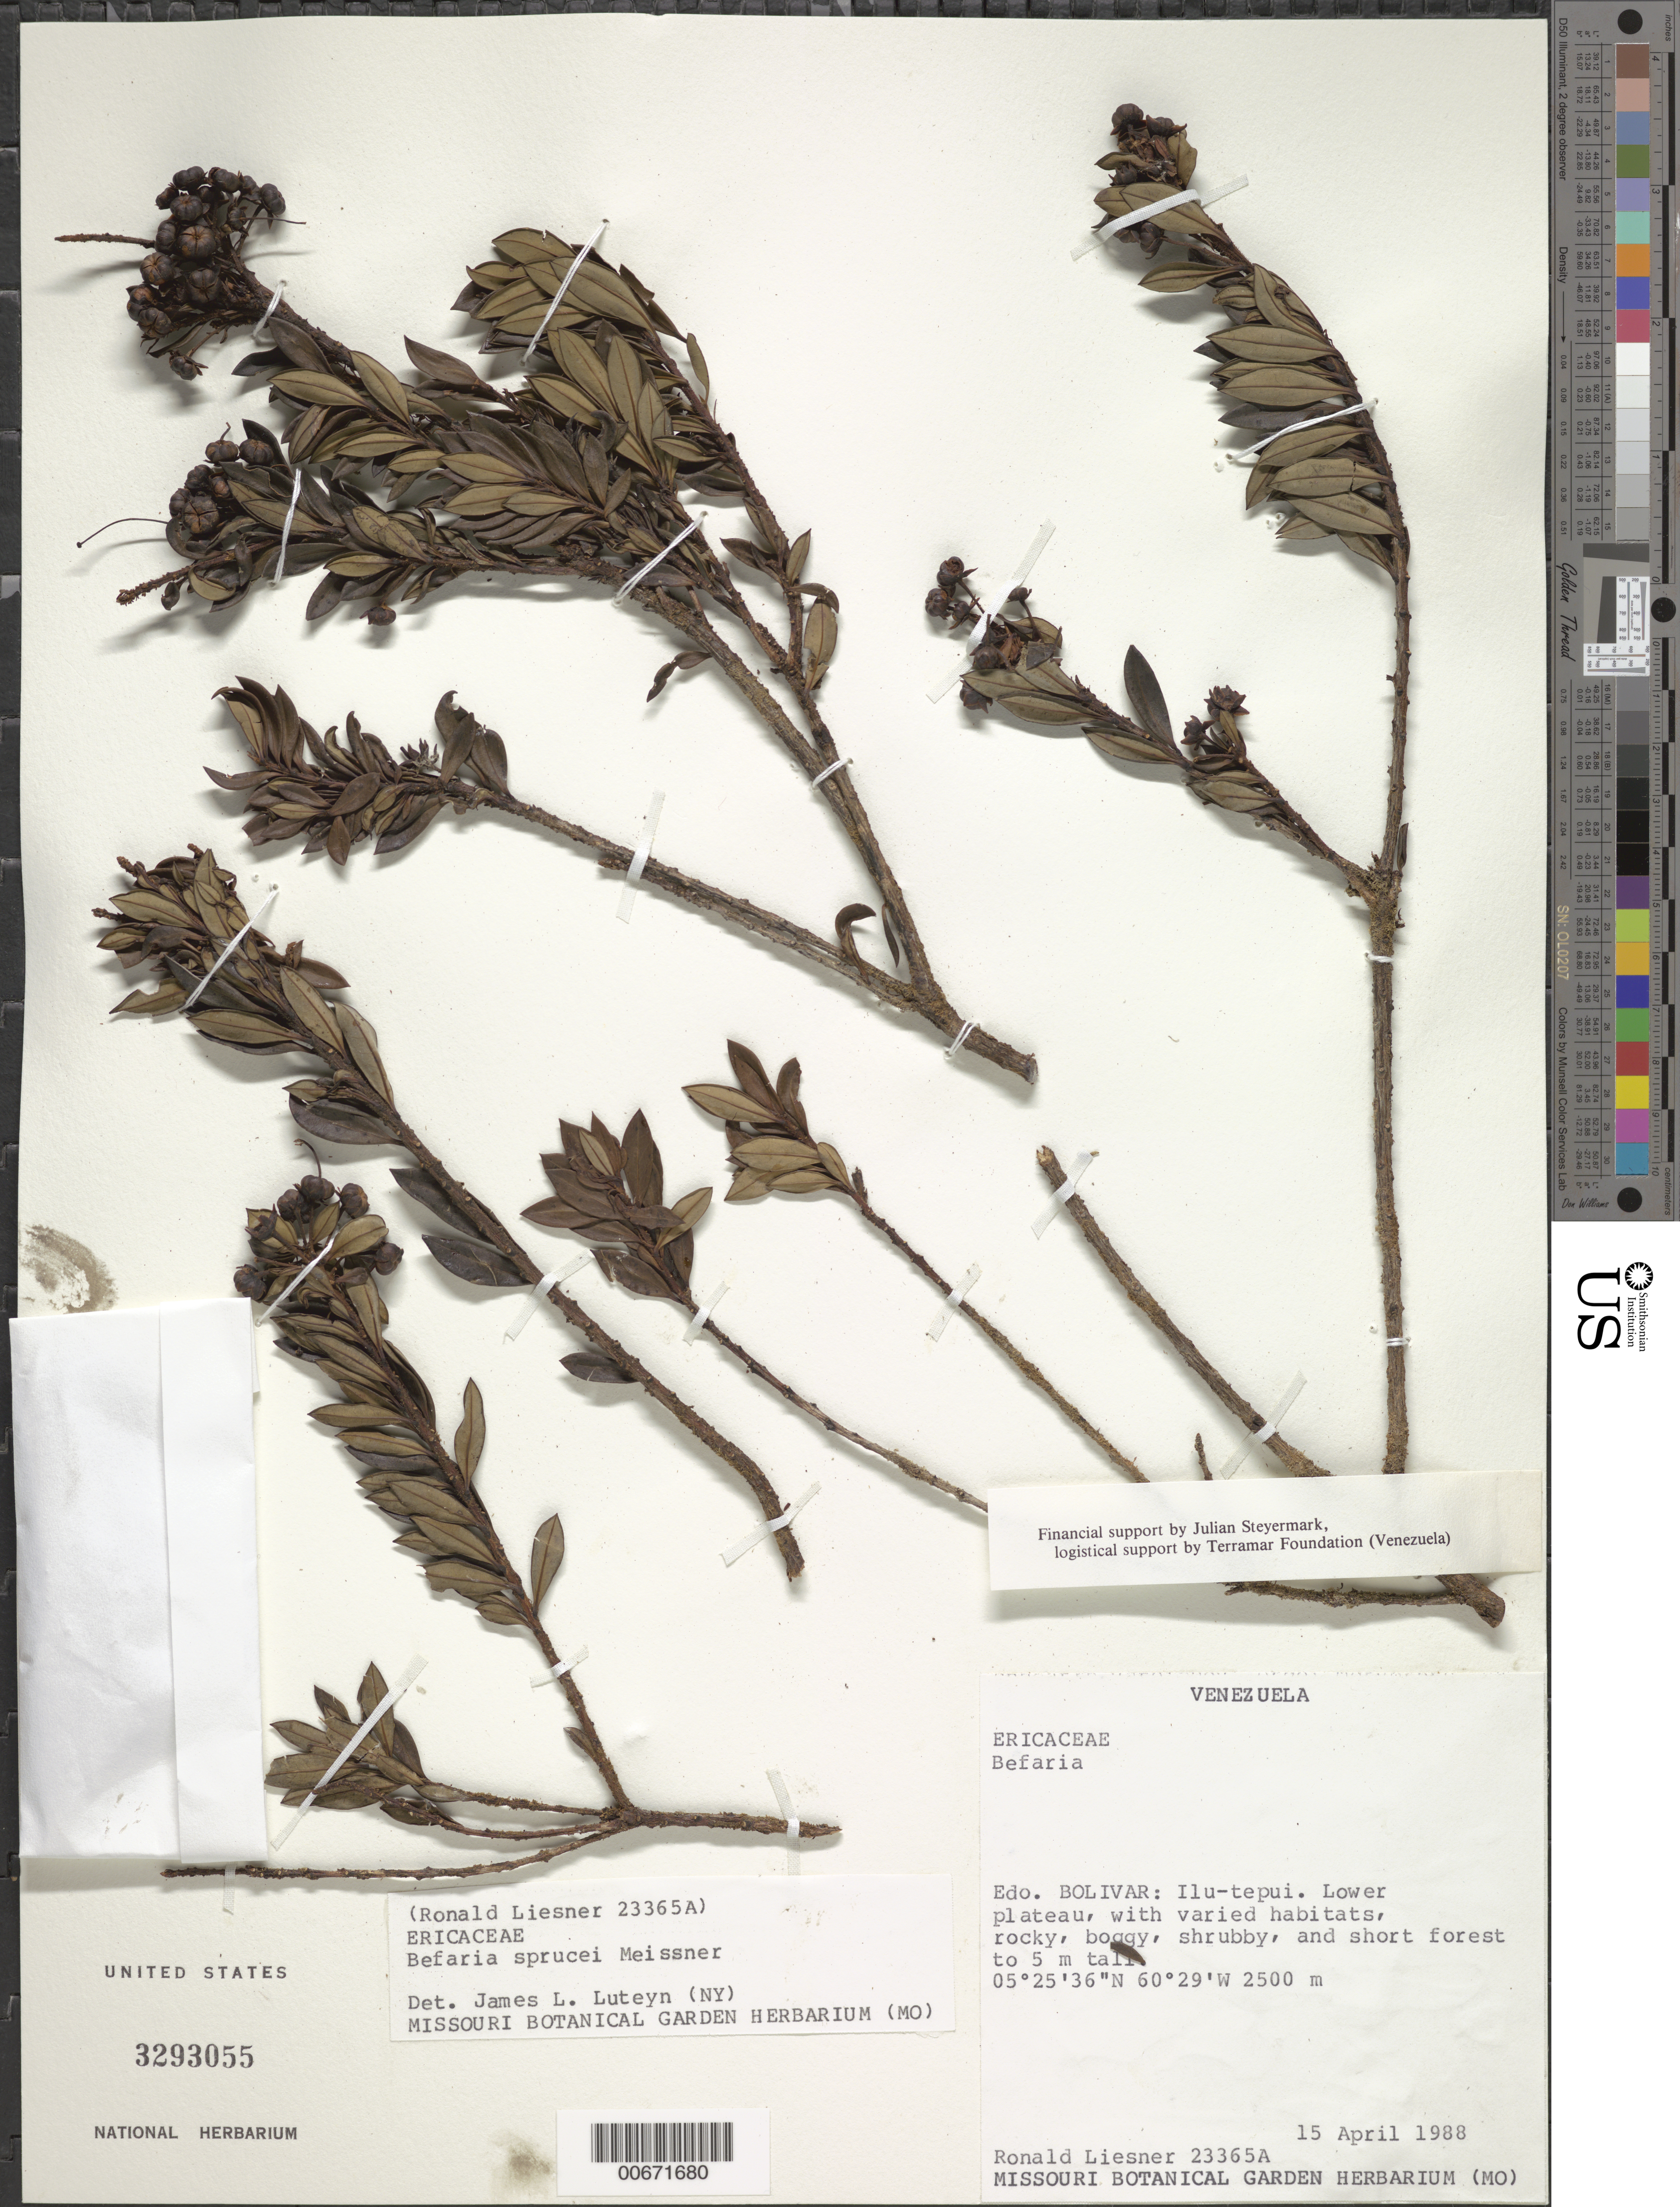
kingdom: Plantae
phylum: Tracheophyta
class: Magnoliopsida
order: Ericales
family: Ericaceae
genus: Bejaria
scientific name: Bejaria sprucei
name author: Meisn.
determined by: Luteyn, J. L.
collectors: R. L. Liesner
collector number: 23365 A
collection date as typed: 15-Apr-88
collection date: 1988-04-15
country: Venezuela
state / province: Bolívar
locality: Ilu-tepuí, lower plateau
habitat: Rocky, boggy, shrubby & short forest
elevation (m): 2500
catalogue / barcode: US 3293055